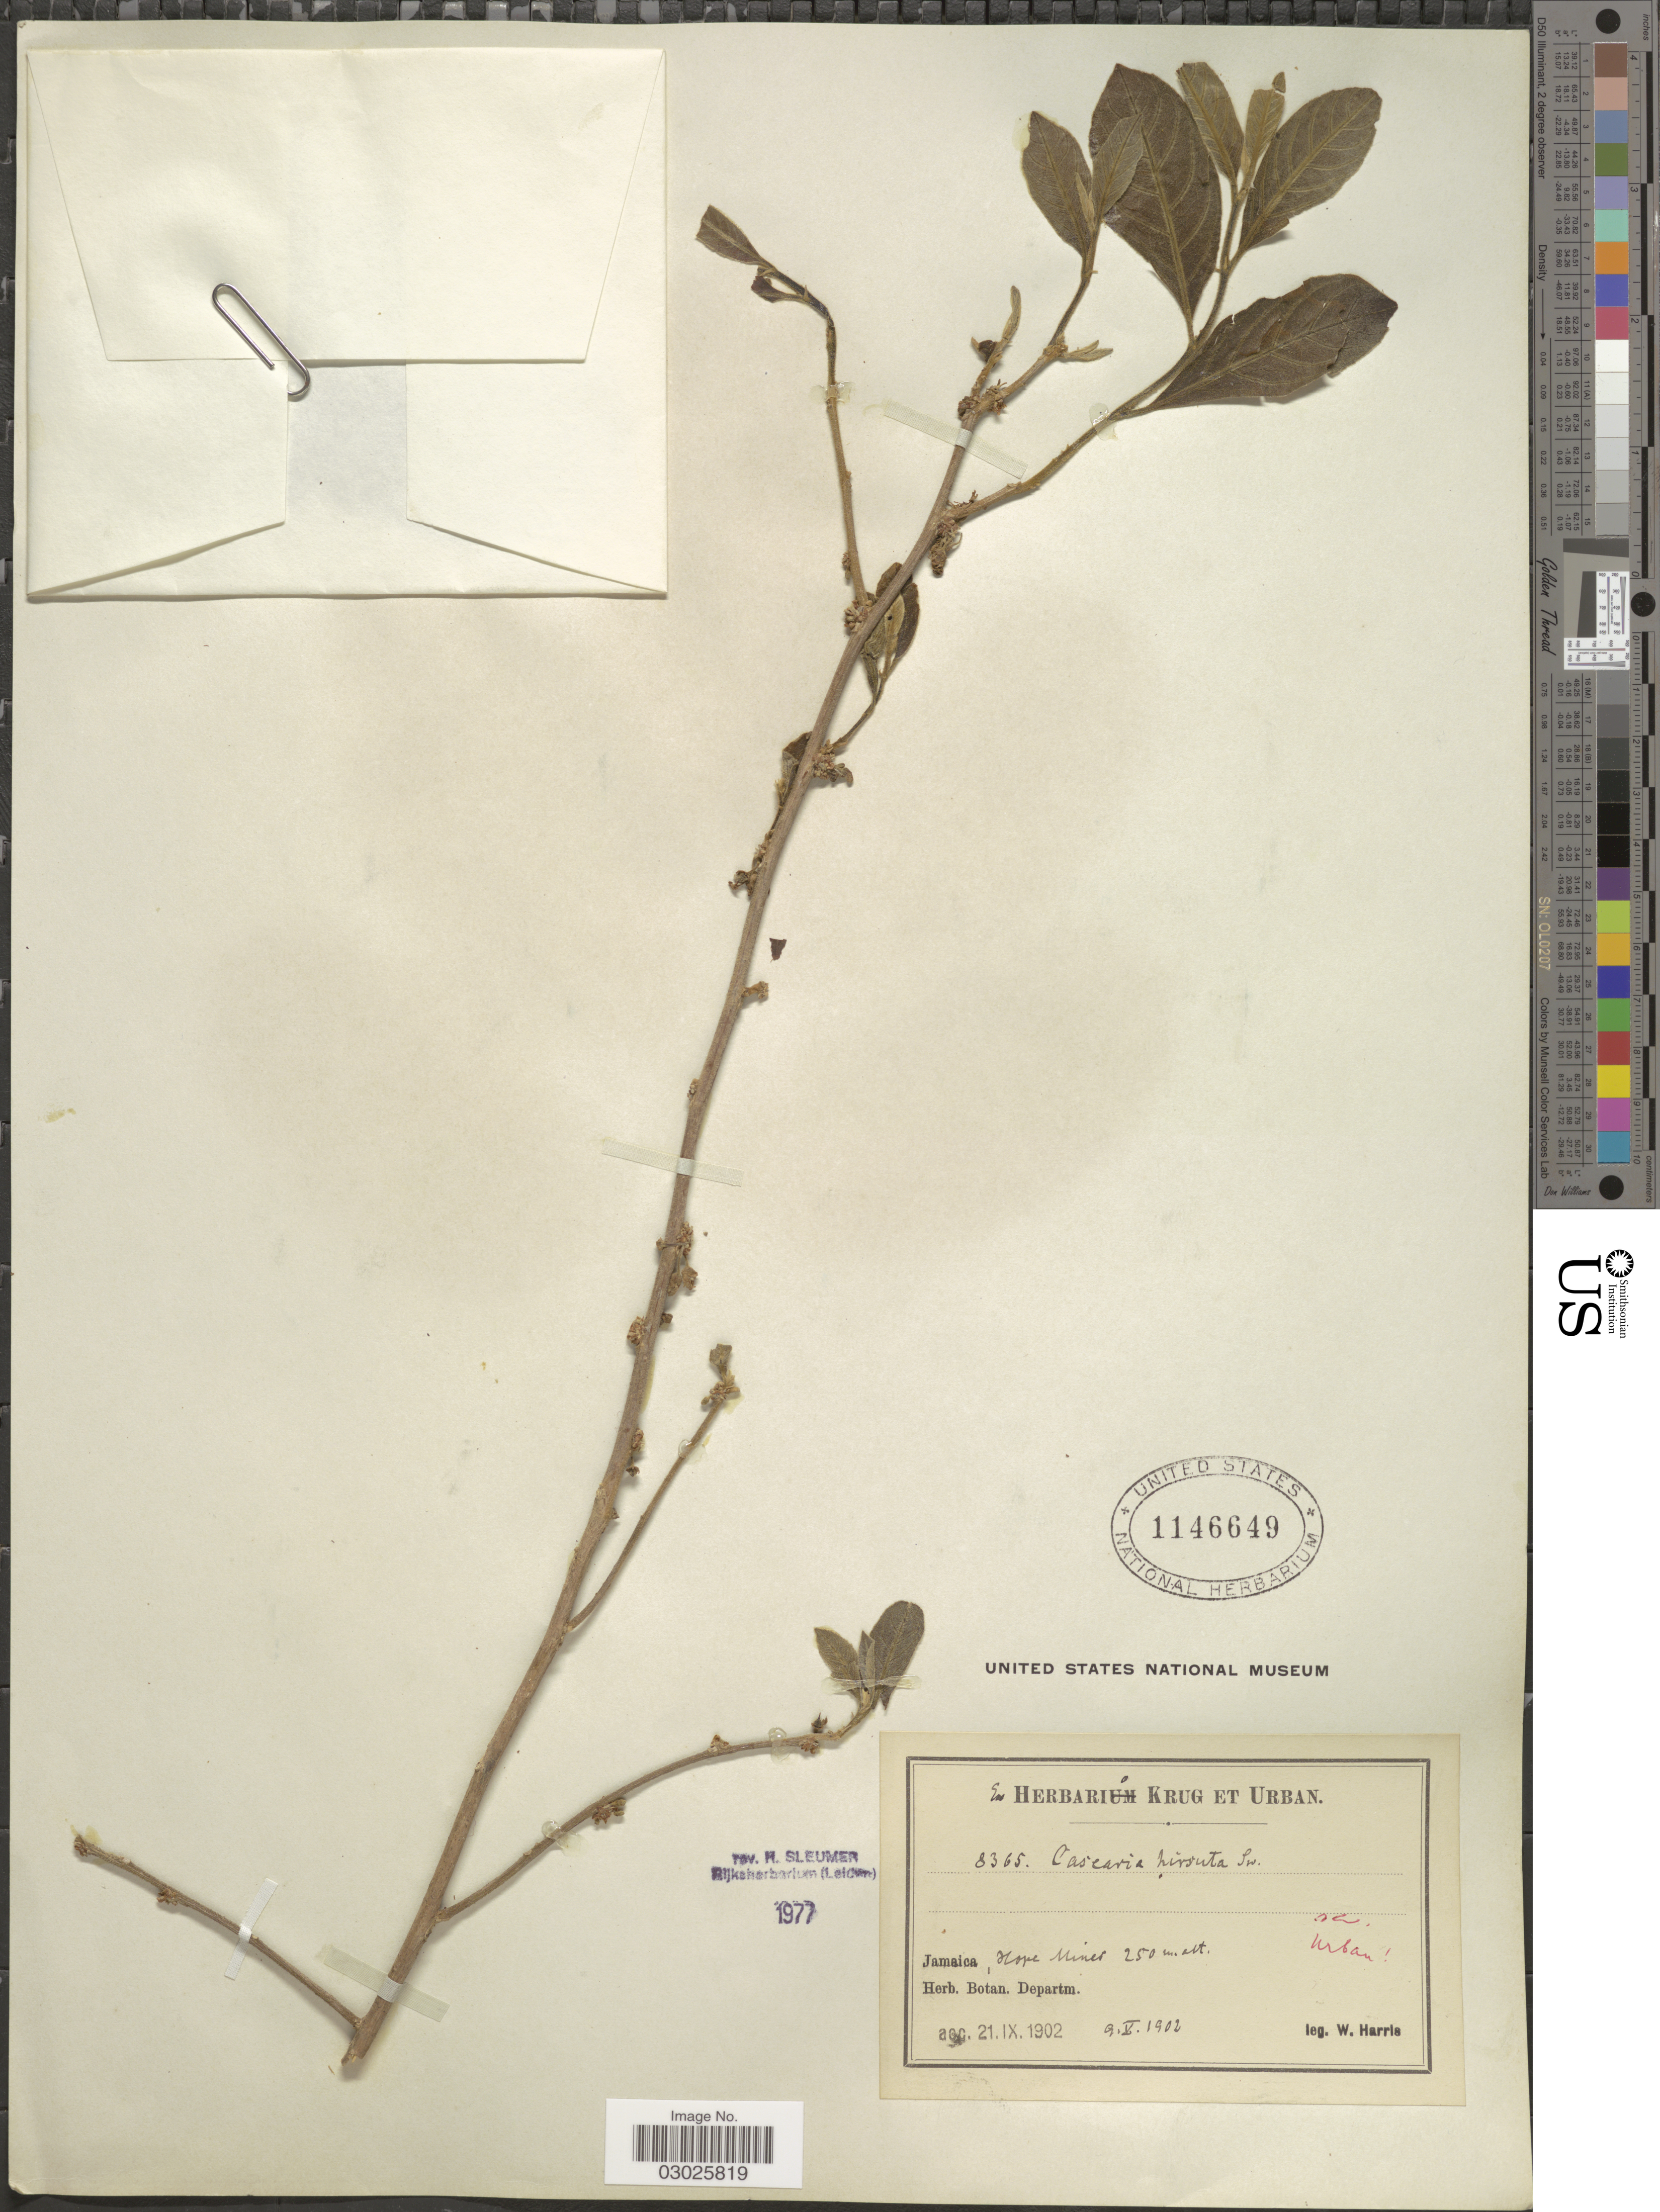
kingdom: Plantae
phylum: Tracheophyta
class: Magnoliopsida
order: Malpighiales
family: Salicaceae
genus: Casearia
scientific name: Casearia hirsuta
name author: Sw.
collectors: W. Harris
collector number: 8365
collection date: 1902-05-09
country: Jamaica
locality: Hope Mines. Herb. Botan. Departm. [unsure placement]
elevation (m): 250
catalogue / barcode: US 1146649